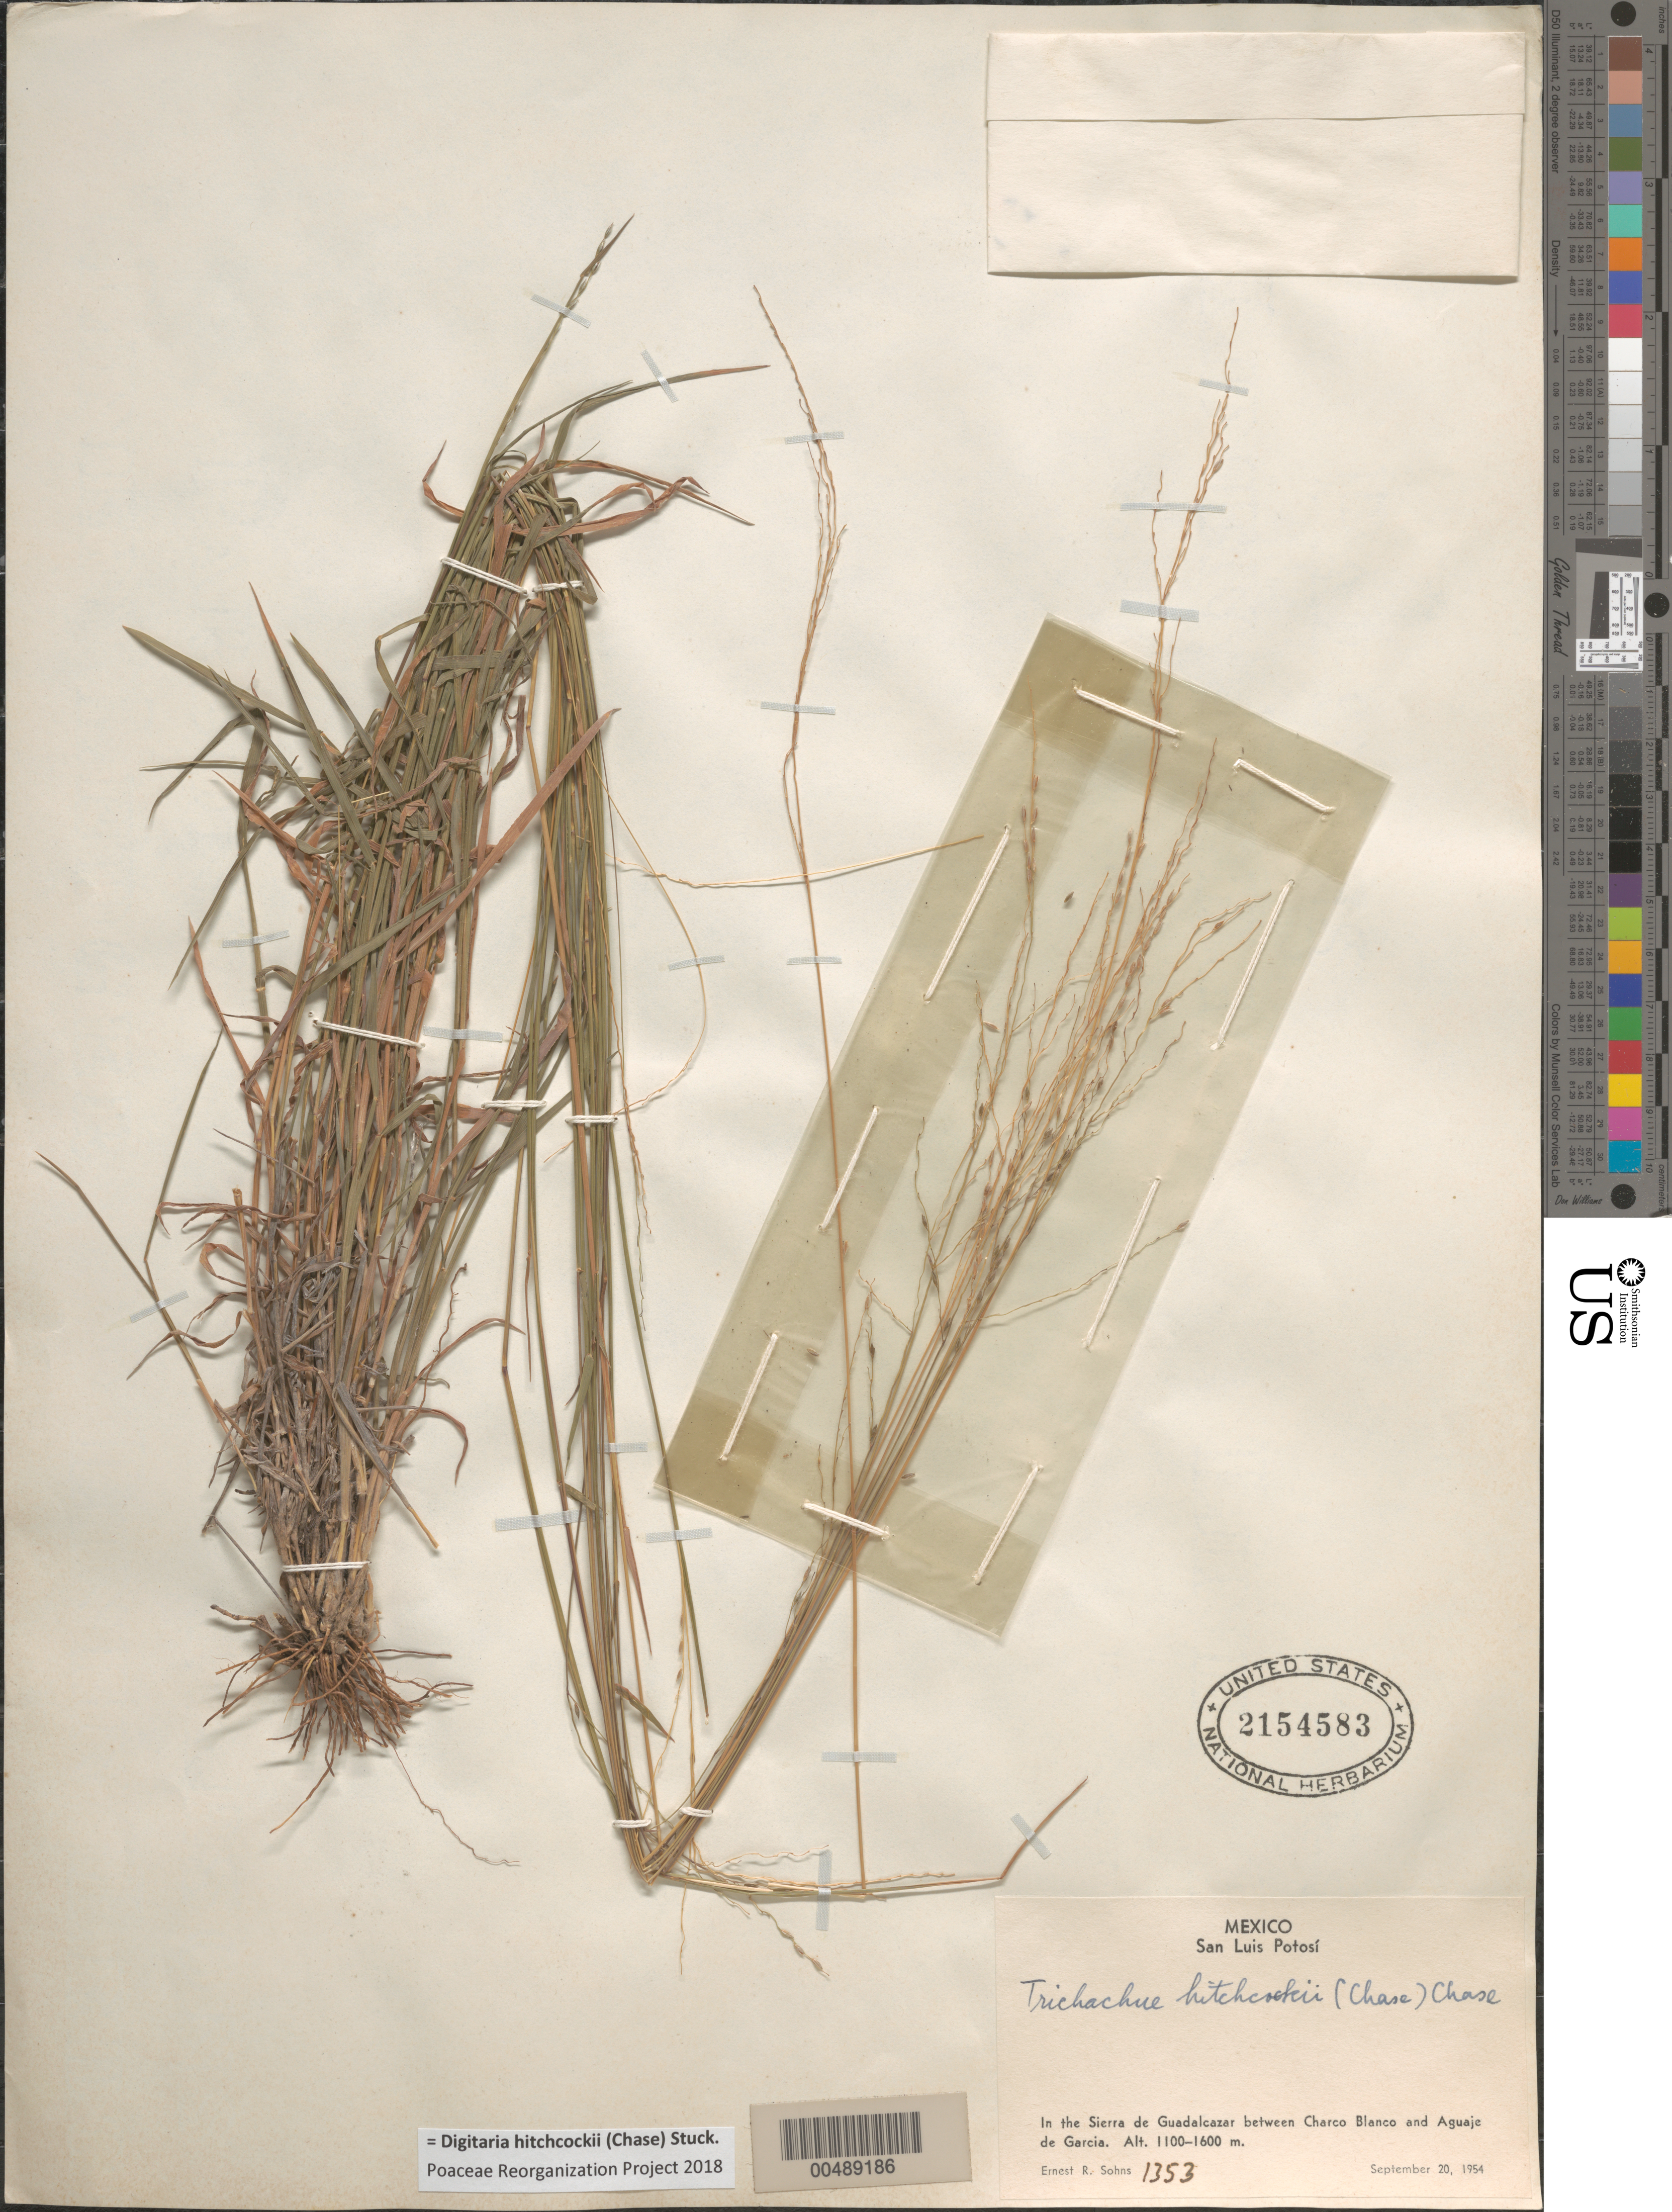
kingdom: Plantae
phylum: Tracheophyta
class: Liliopsida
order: Poales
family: Poaceae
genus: Digitaria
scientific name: Digitaria hitchcockii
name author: (Chase) Stuck.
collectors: E. R. Sohns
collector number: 1353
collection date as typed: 20 Sep 1954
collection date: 1954-09-20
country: Mexico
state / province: San Luis Potosi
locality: In the Sierra de Guadalcazar between Charco Blanco and Aguaje de Garcia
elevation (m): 1100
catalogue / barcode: US 2154583